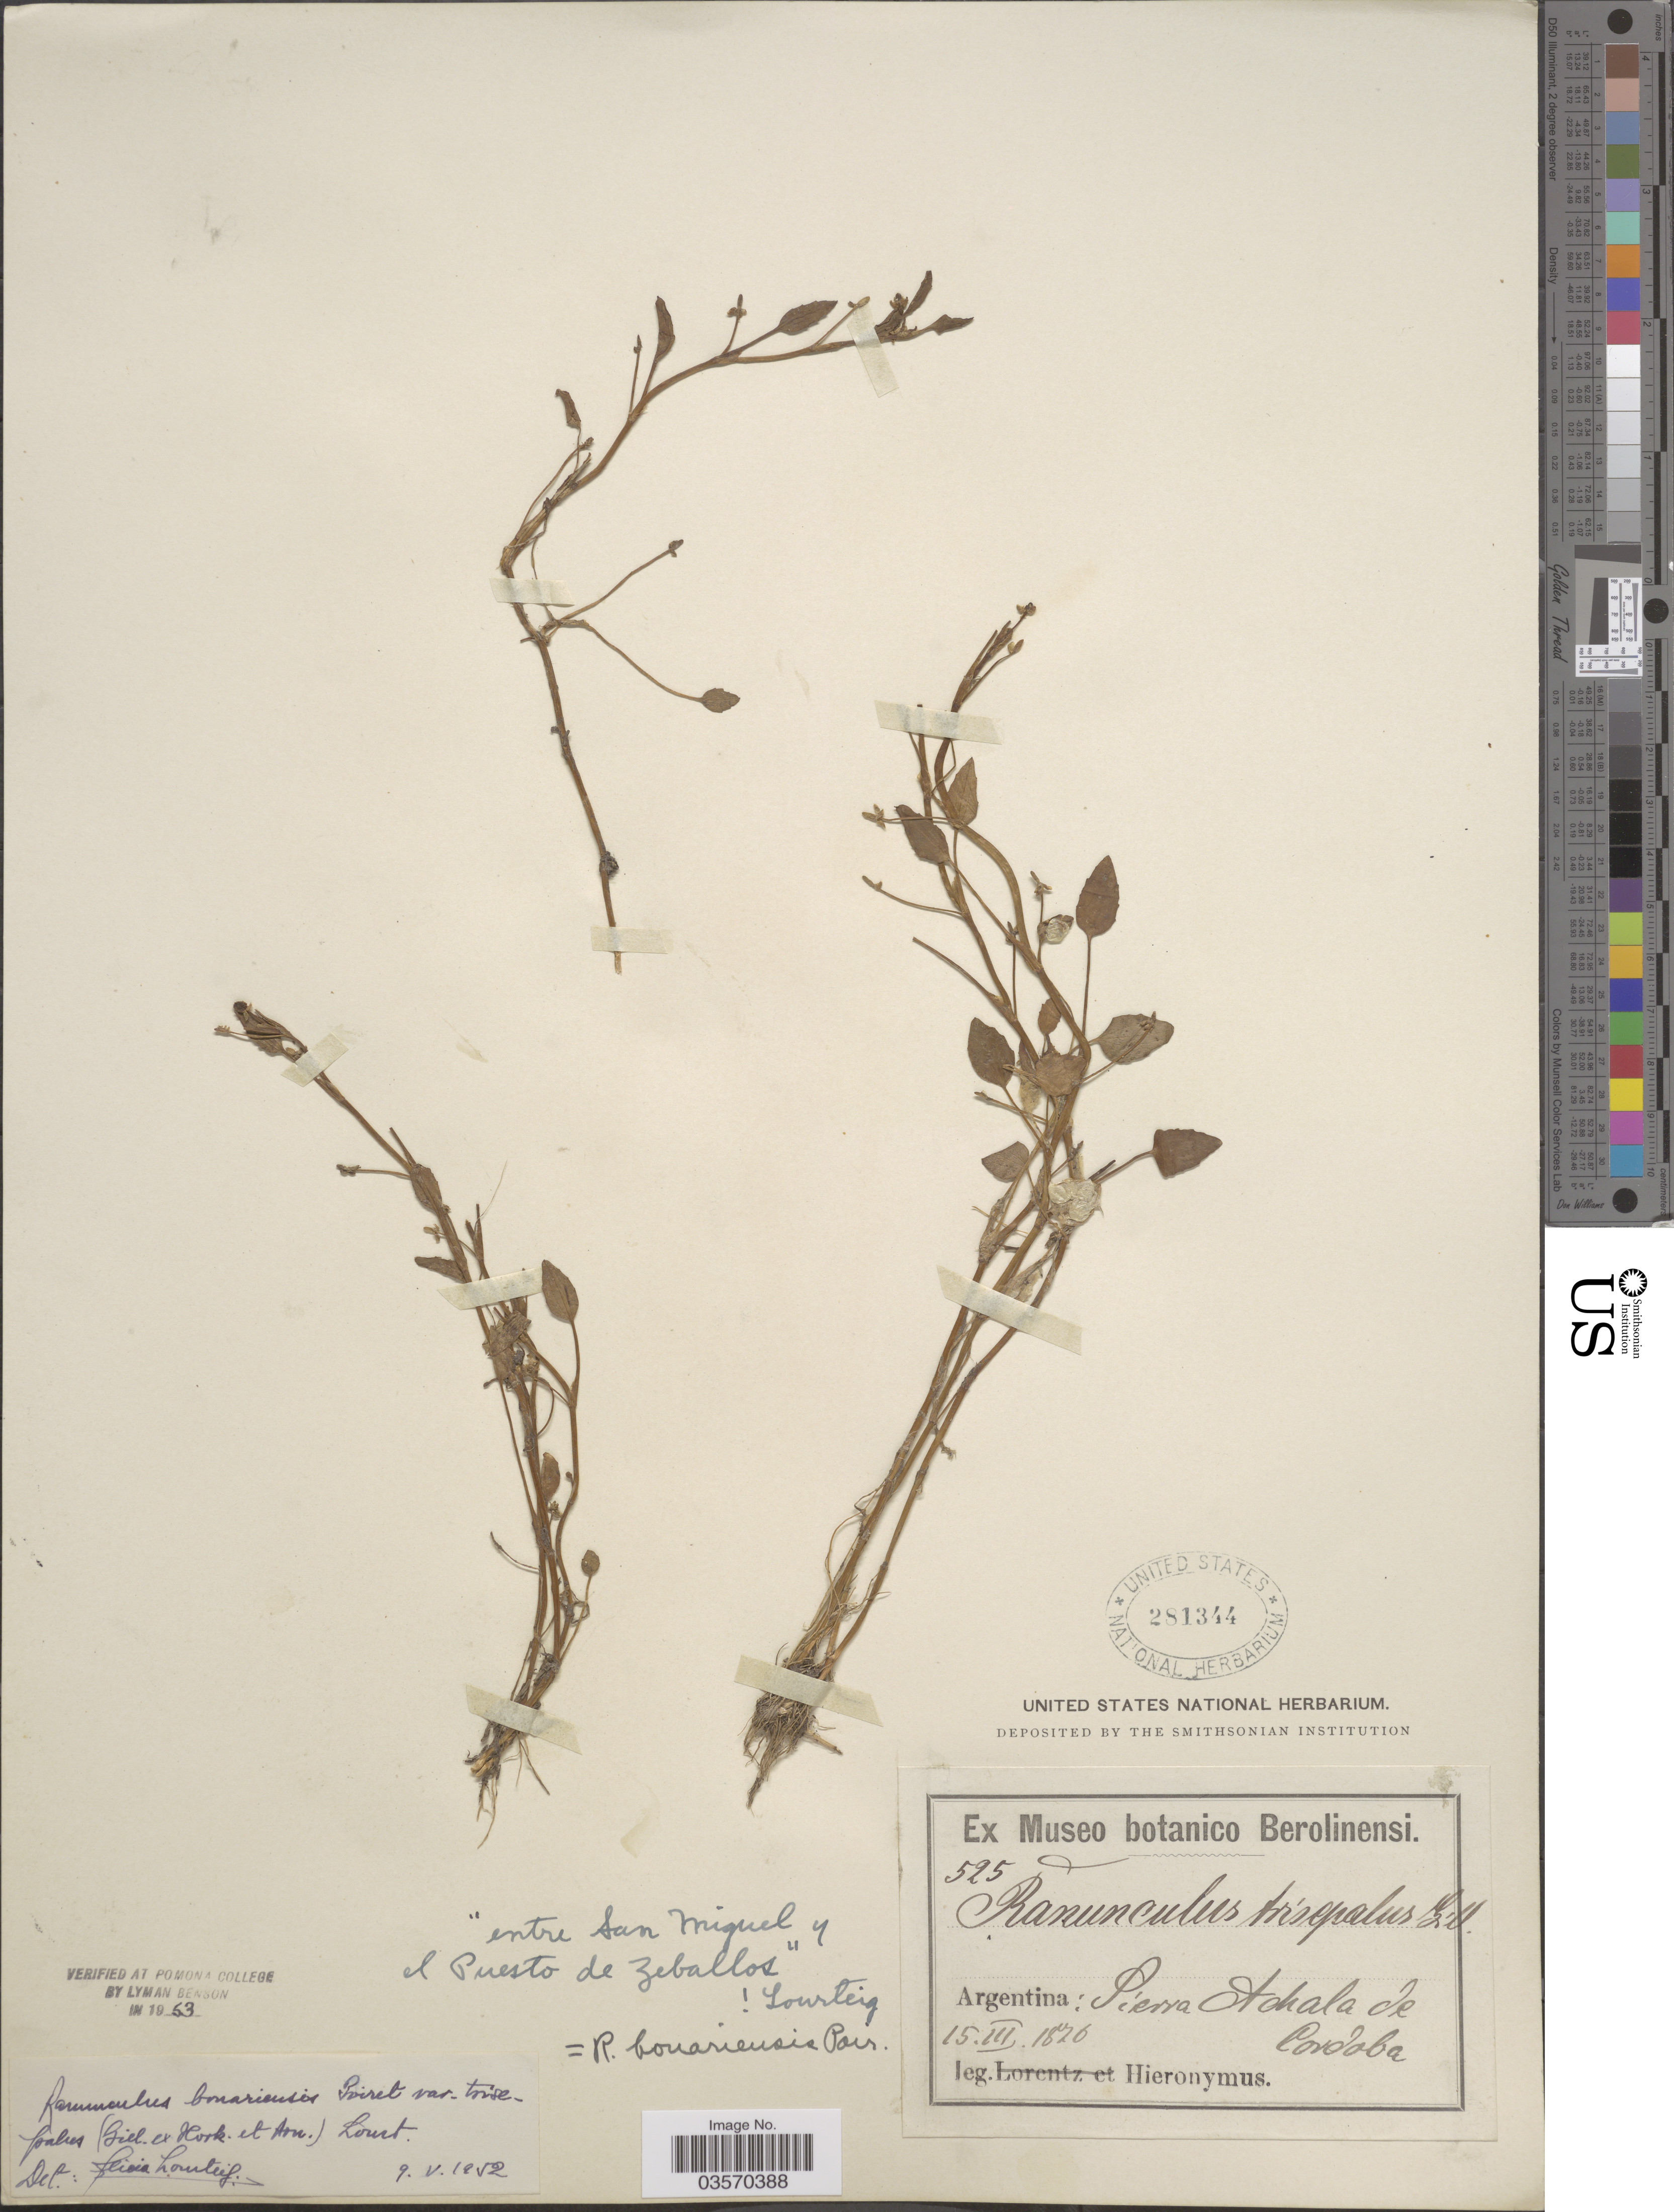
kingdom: Plantae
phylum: Tracheophyta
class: Magnoliopsida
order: Ranunculales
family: Ranunculaceae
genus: Ranunculus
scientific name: Ranunculus bonariensis var. trisepalus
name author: (Gillies ex Hook. & Arn.) Lourteig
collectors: -. Hieronymus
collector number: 525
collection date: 1826-03-15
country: Argentina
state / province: Cordoba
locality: Sierra Achala de Cordoba. Entre San Miguel y el Puesto de Zeballos.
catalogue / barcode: US 281344